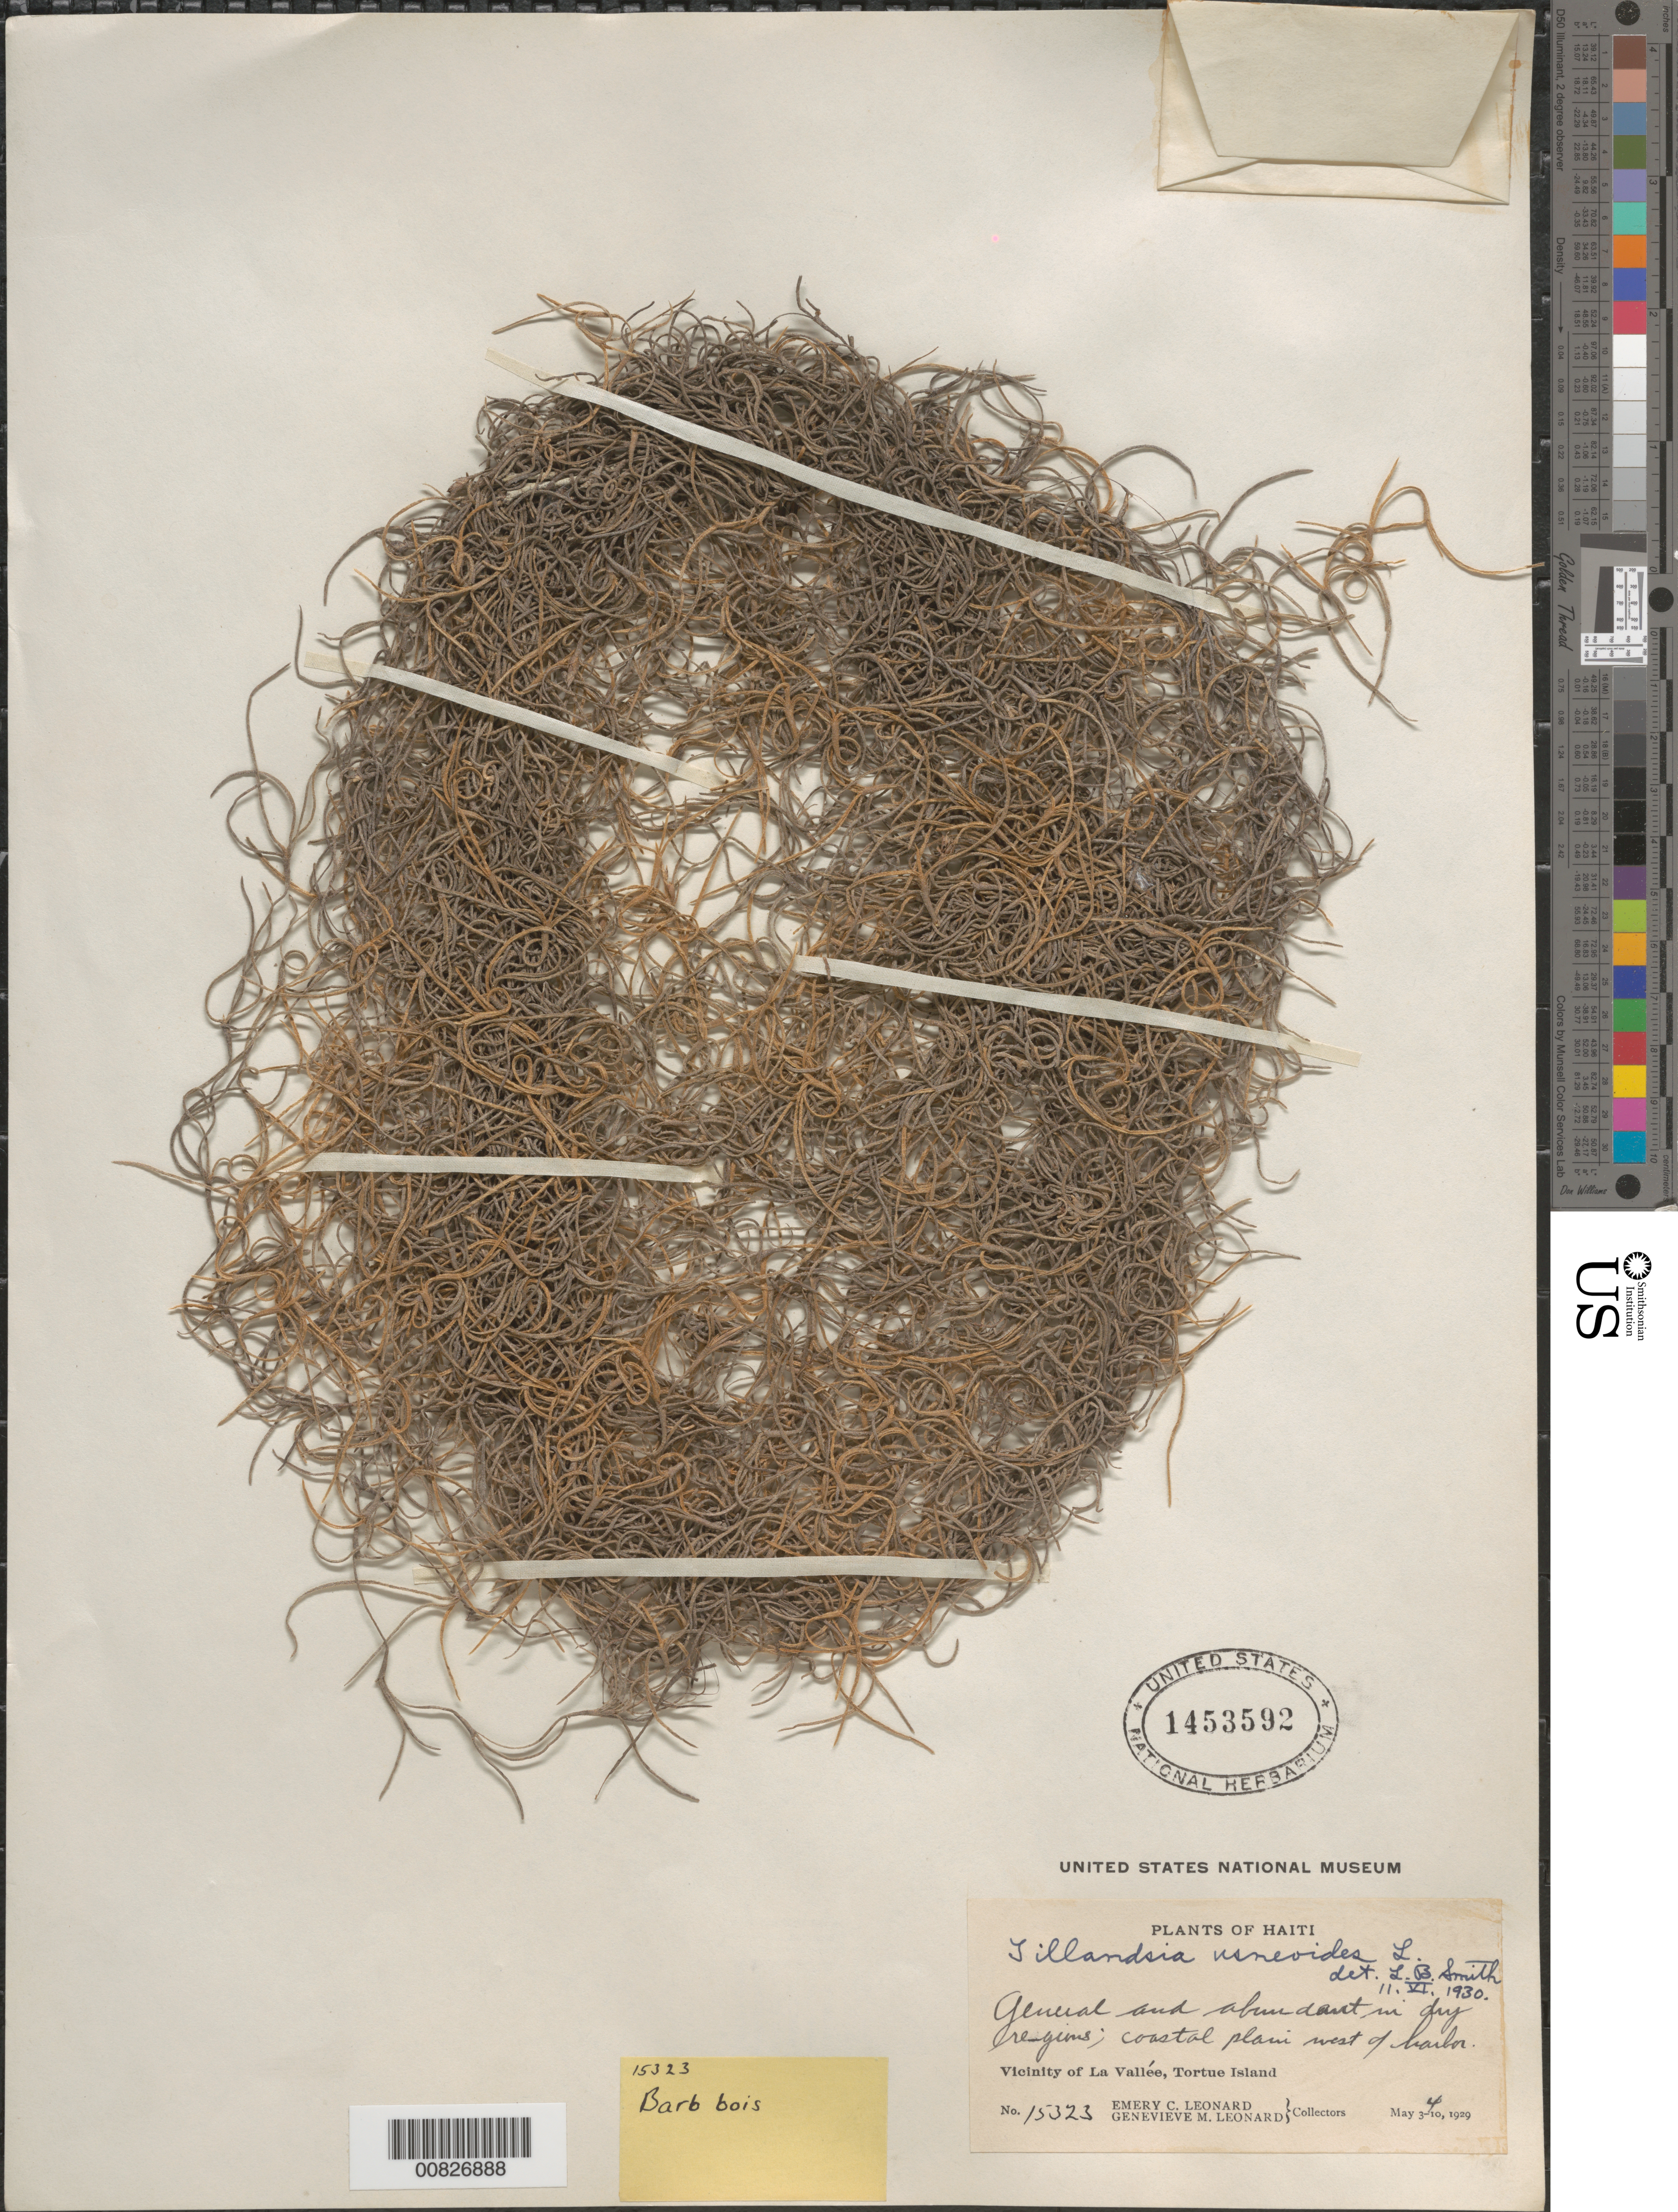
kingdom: Plantae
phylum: Tracheophyta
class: Liliopsida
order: Poales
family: Bromeliaceae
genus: Tillandsia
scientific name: Tillandsia usneoides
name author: (L.) L.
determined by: Smith, Lyman B., (US), NMNH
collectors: E. C. Leonard & G. M. Leonard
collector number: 15323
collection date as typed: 04 May 1929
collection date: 1929-05-04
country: Haiti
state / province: Nord-Óuest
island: Île de la Tortue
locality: Vicinity of La Vallée, Tortue Island. Coastal plain west of harbor.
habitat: General and abundant in dry regims.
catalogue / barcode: US 1453592